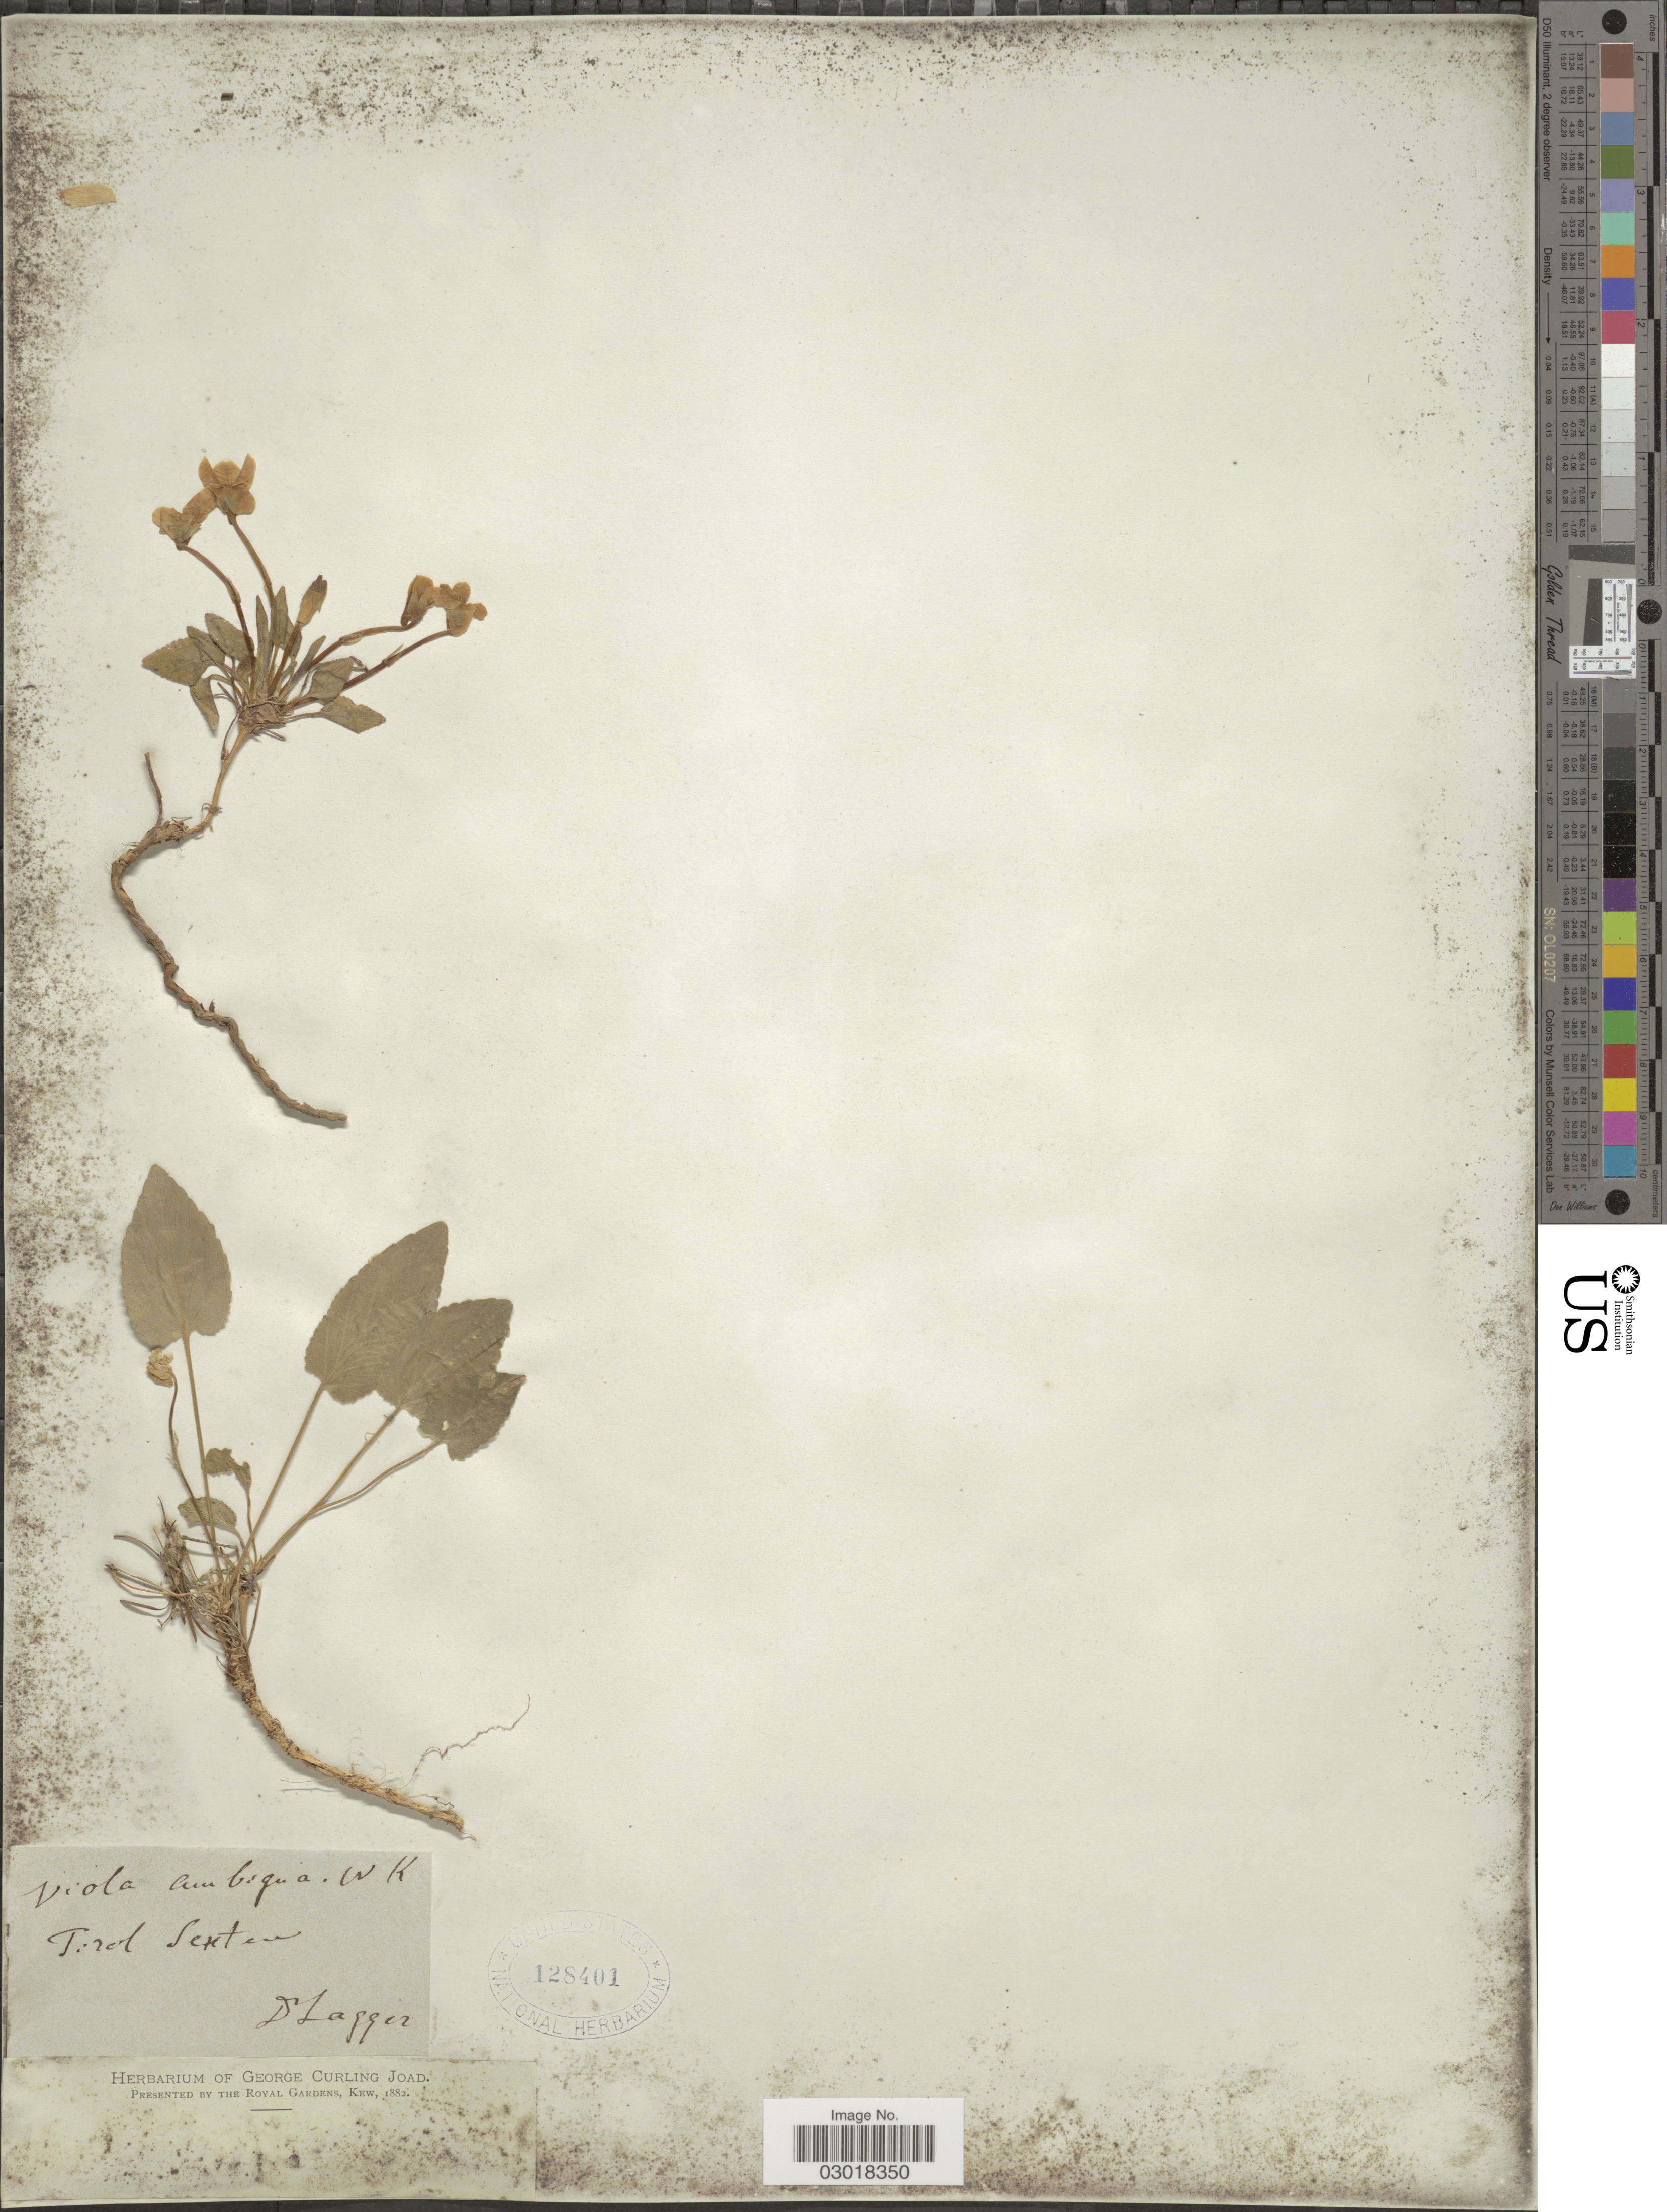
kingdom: Plantae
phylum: Tracheophyta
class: Magnoliopsida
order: Malpighiales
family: Violaceae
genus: Viola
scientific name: Viola ambigua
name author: Waldst.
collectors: F. J. Lagger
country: Italy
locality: Sexten.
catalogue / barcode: US 128401